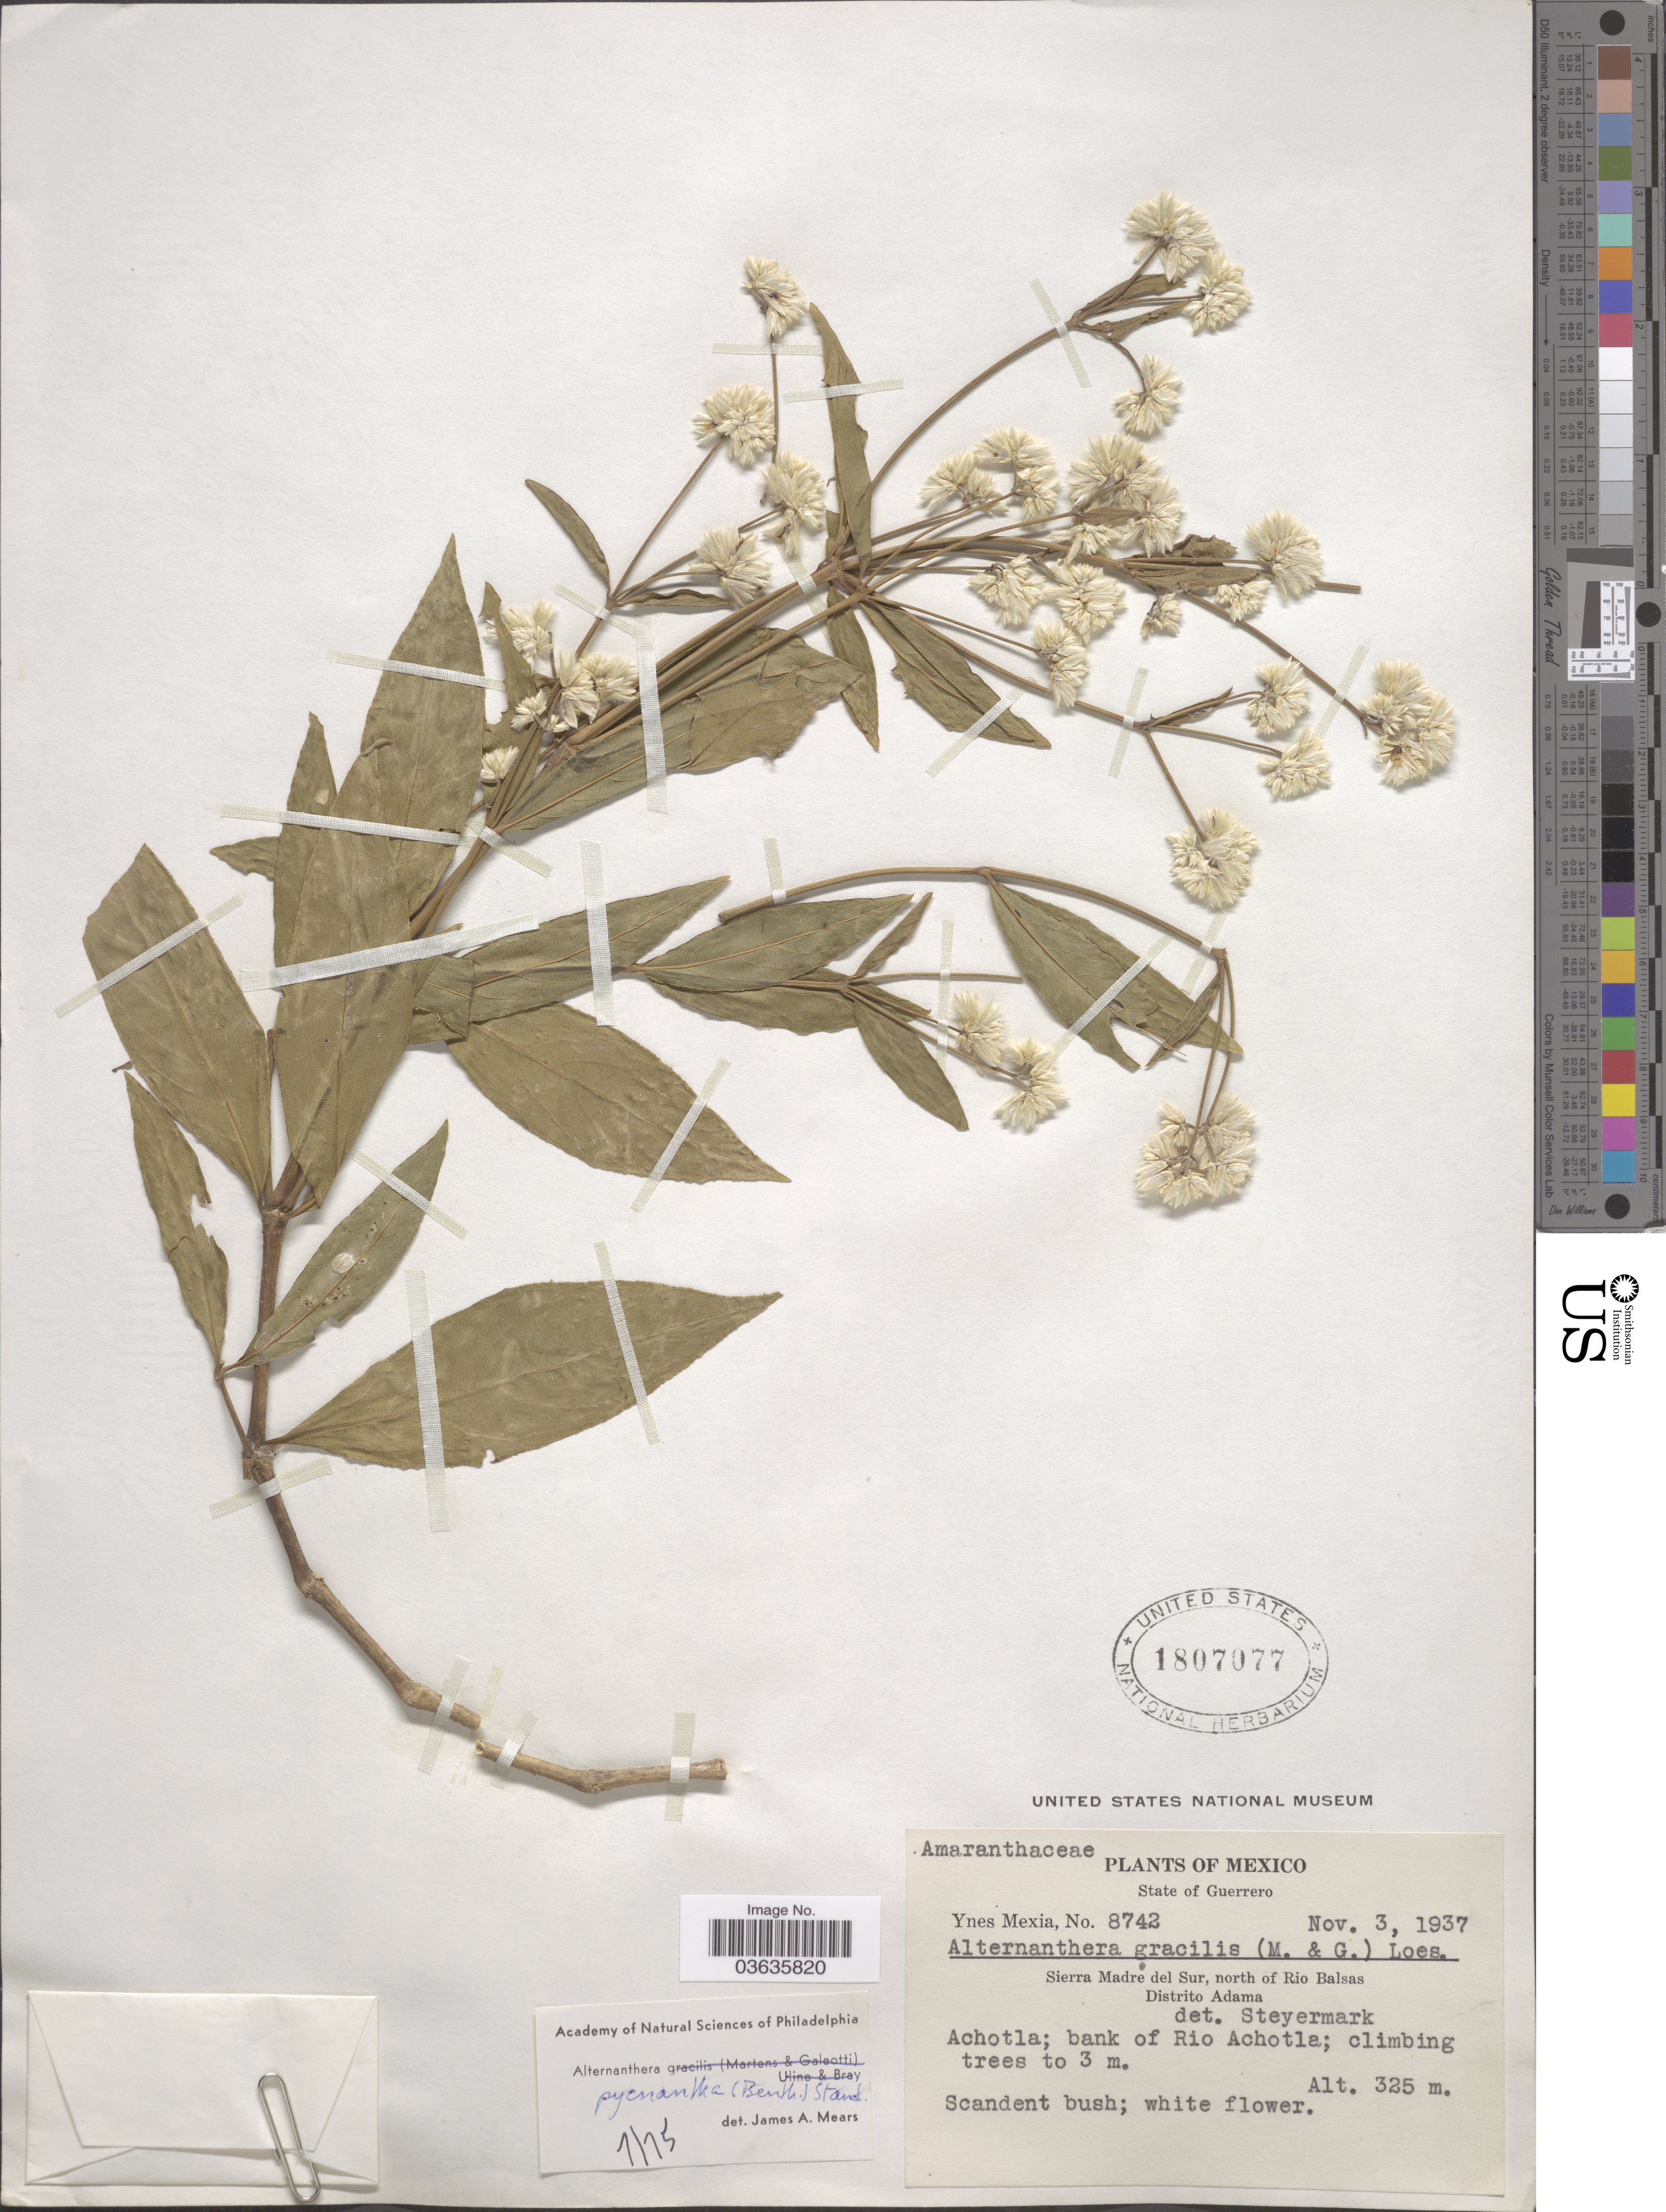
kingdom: Plantae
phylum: Tracheophyta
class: Magnoliopsida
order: Caryophyllales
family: Amaranthaceae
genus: Alternanthera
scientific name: Alternanthera pycnantha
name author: (Benth.) Standl.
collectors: Y. Mexia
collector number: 8742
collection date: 1937-11-03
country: Mexico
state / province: Guerrero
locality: Sierra Madre del Sur, north of Rio Balsas. Distrito Adama. Achotla; bank of Rio Achotla.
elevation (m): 325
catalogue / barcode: US 1807077